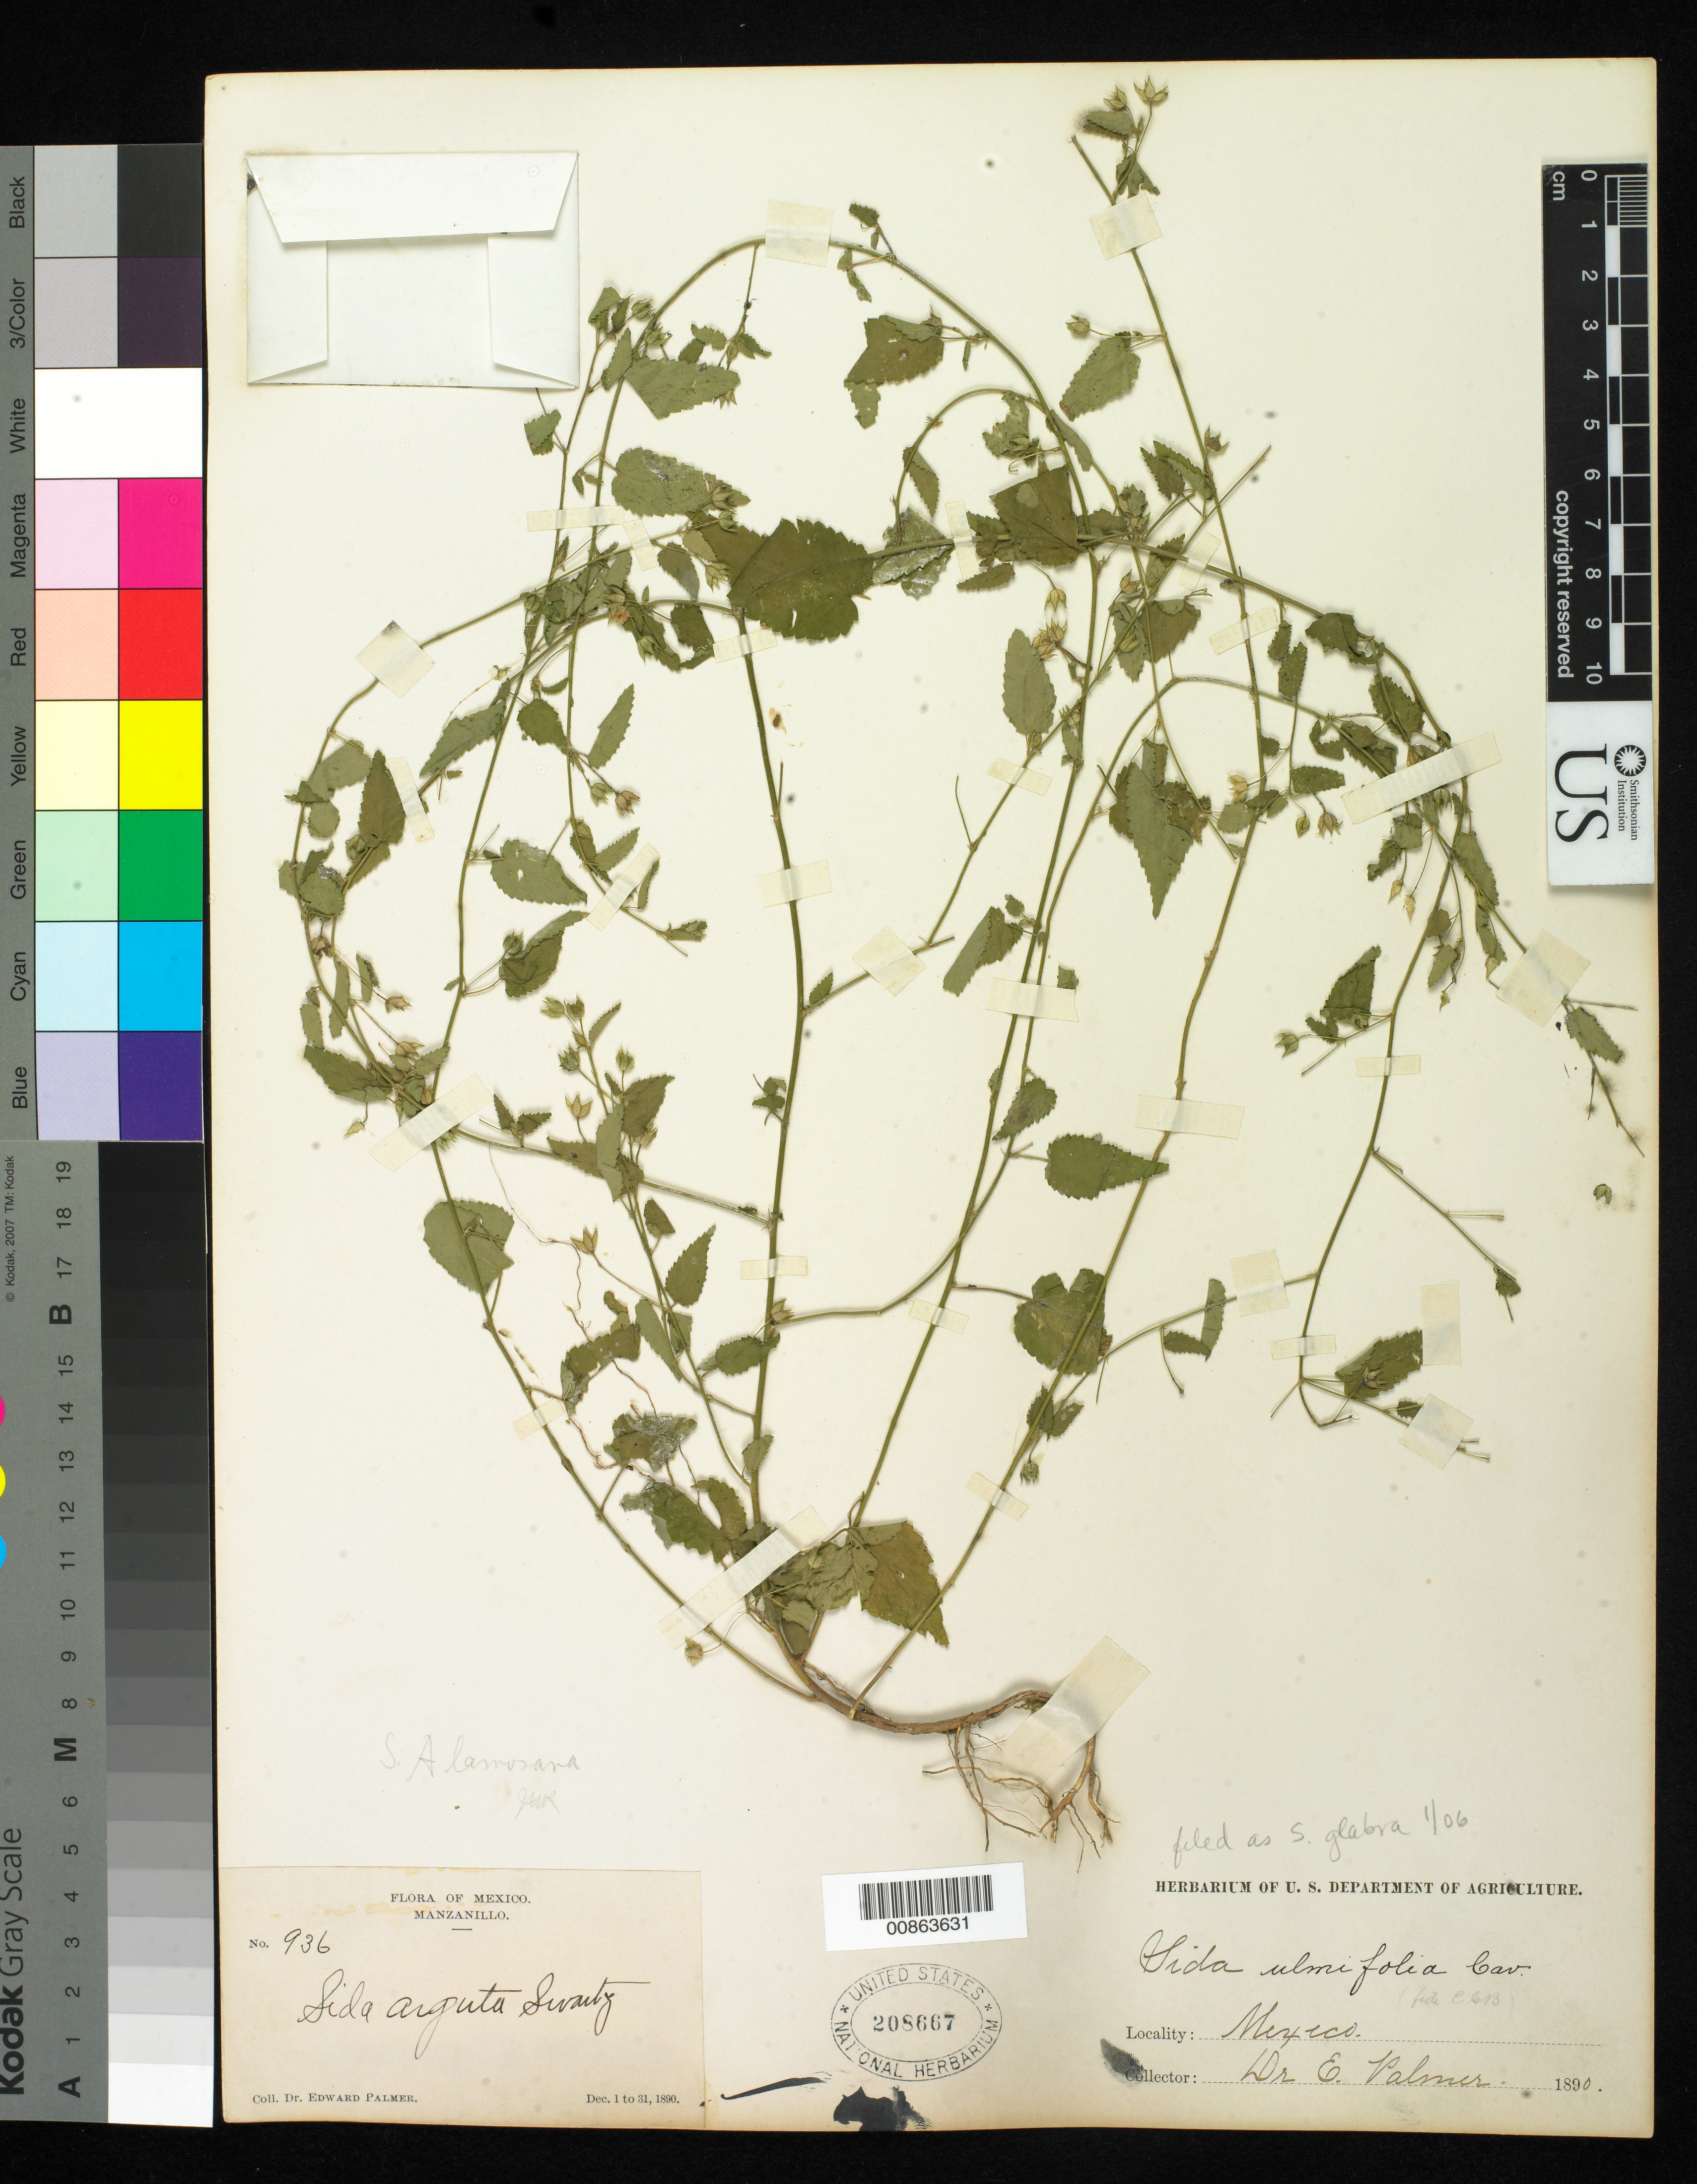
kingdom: Plantae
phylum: Tracheophyta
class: Magnoliopsida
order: Malvales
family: Malvaceae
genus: Sida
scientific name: Sida glabra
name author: Mill.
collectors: E. Palmer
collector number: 936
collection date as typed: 01 Dec 1890 to 31 Dec 1890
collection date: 1890-12-01/1890-12-31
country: Mexico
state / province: Colima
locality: Manzanillo, Colima.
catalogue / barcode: US 208667